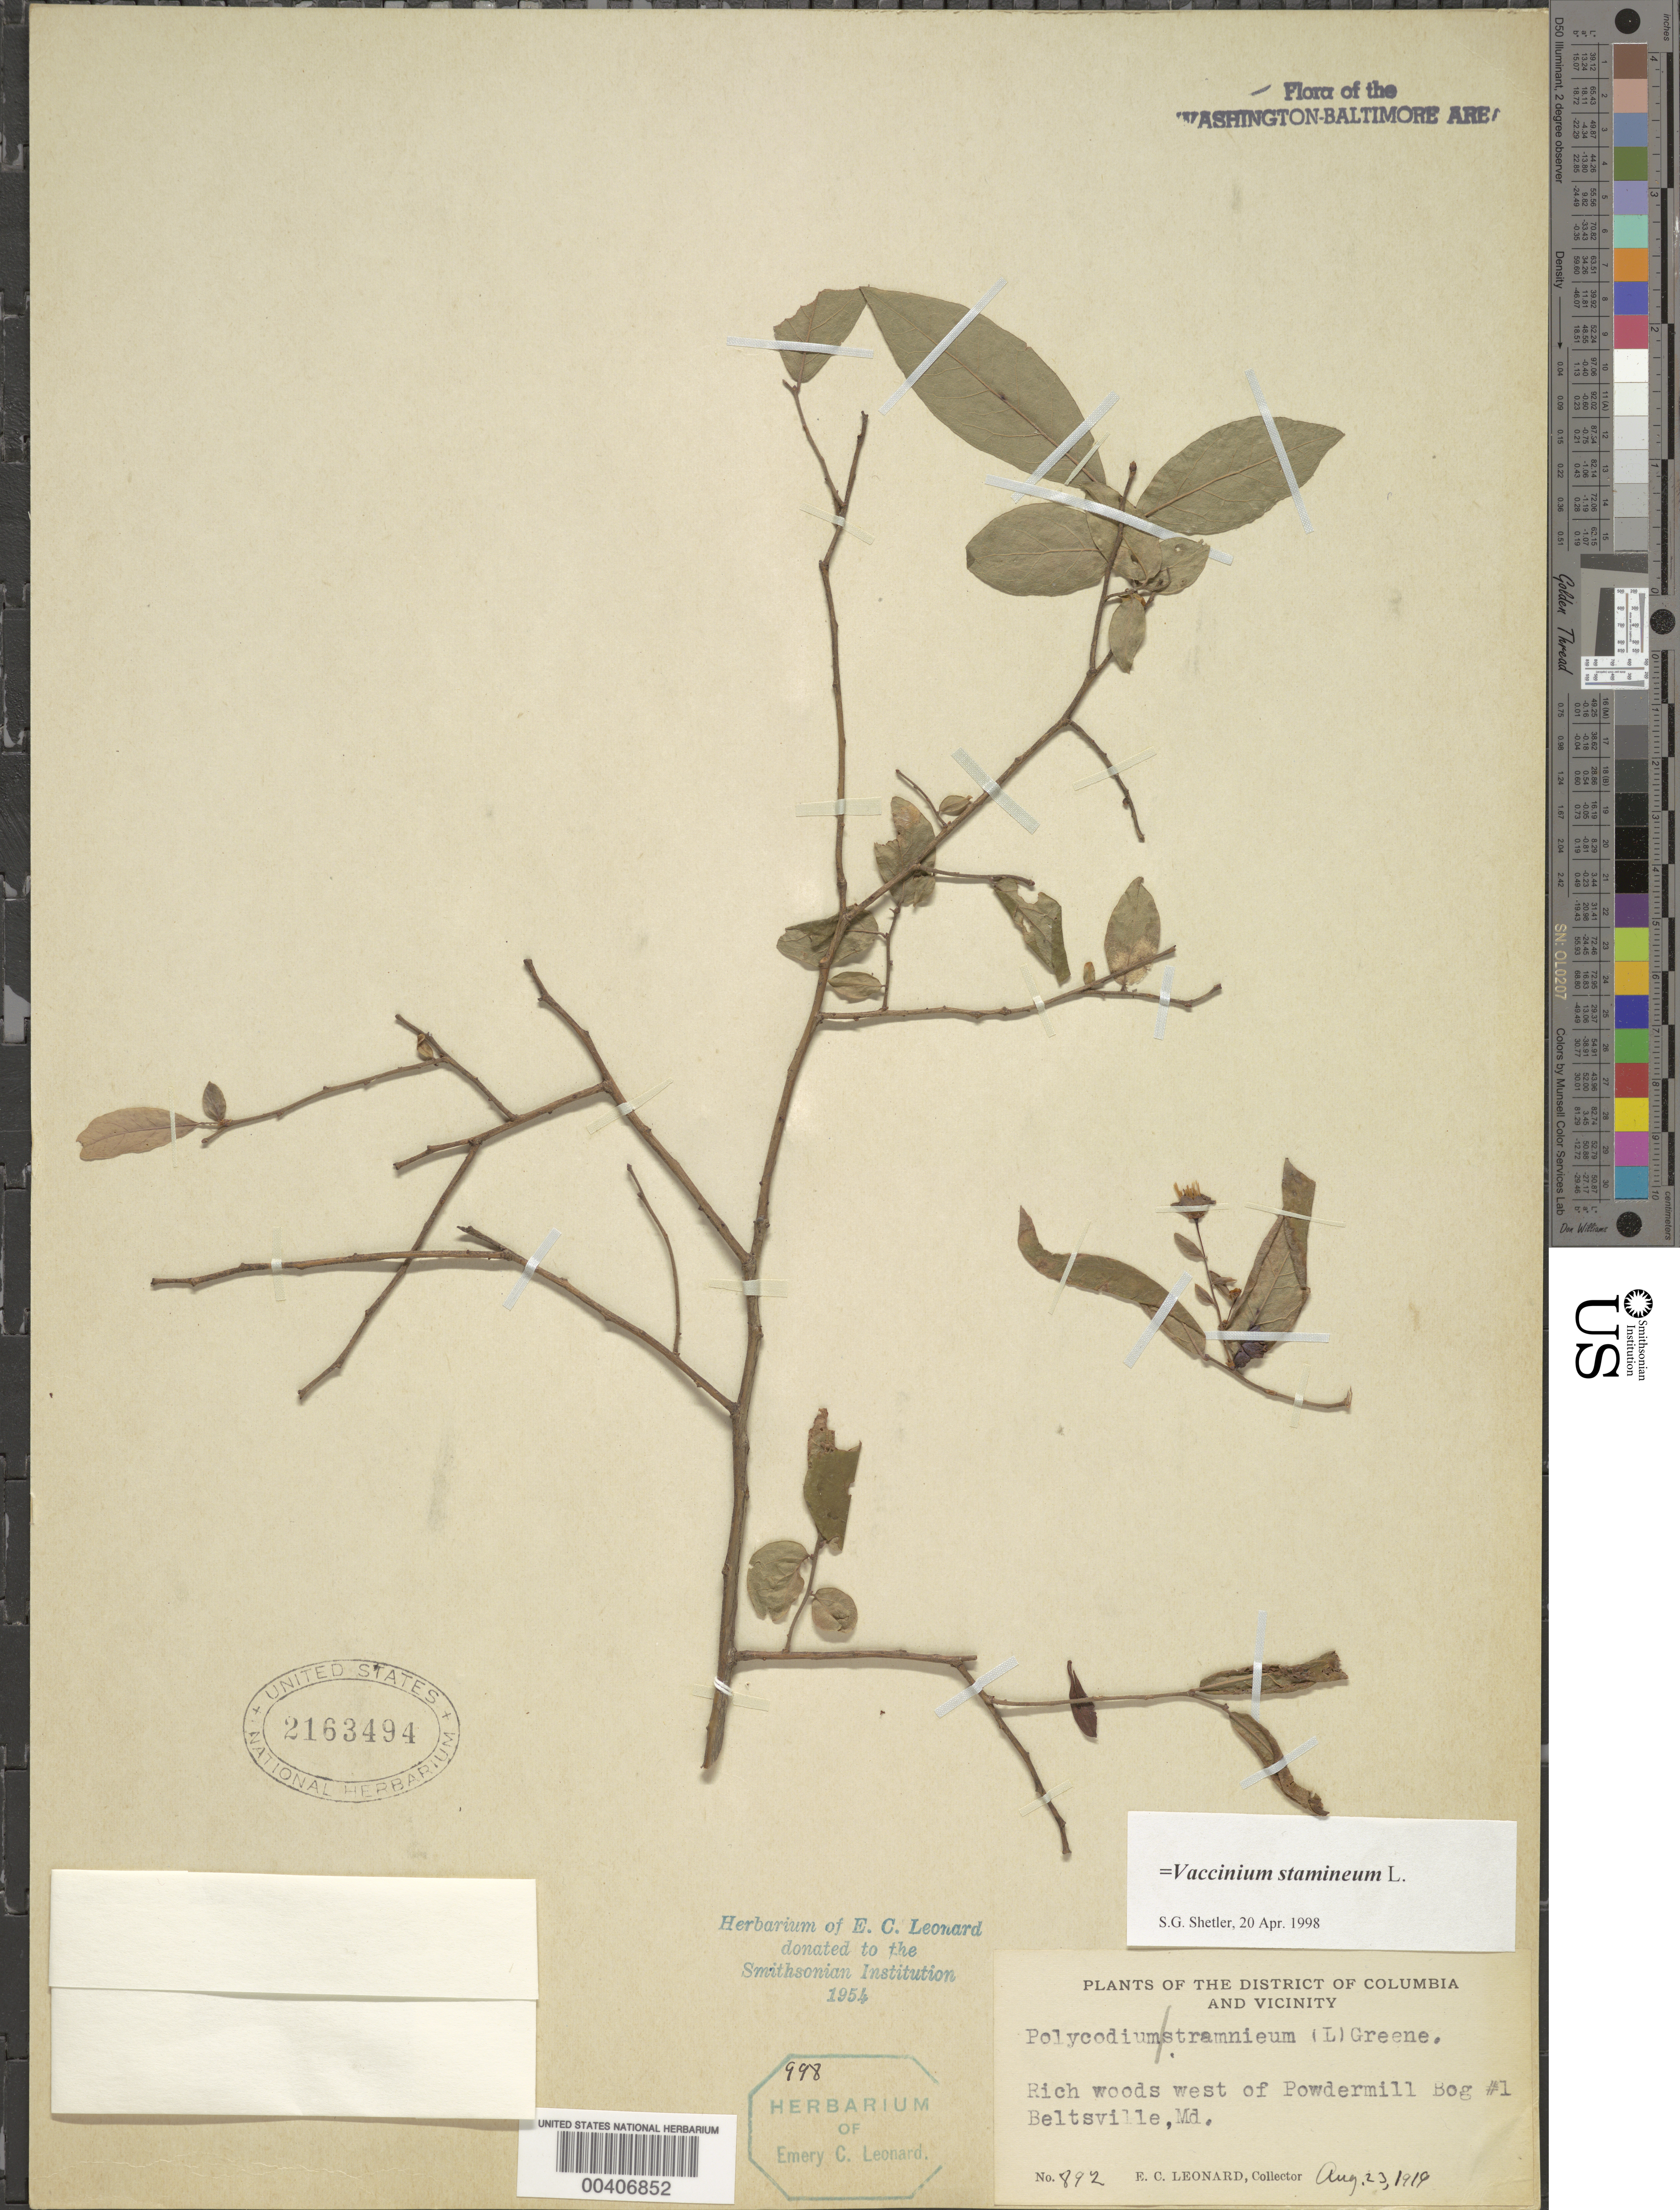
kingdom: Plantae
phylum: Tracheophyta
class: Magnoliopsida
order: Ericales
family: Ericaceae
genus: Vaccinium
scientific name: Vaccinium stamineum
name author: L.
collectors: E. C. Leonard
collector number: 892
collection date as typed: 23 Aug 1919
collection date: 1919-08-23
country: United States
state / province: Maryland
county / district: Prince George's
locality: West of Powdermill Bog, Beltsville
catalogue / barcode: US 2163494